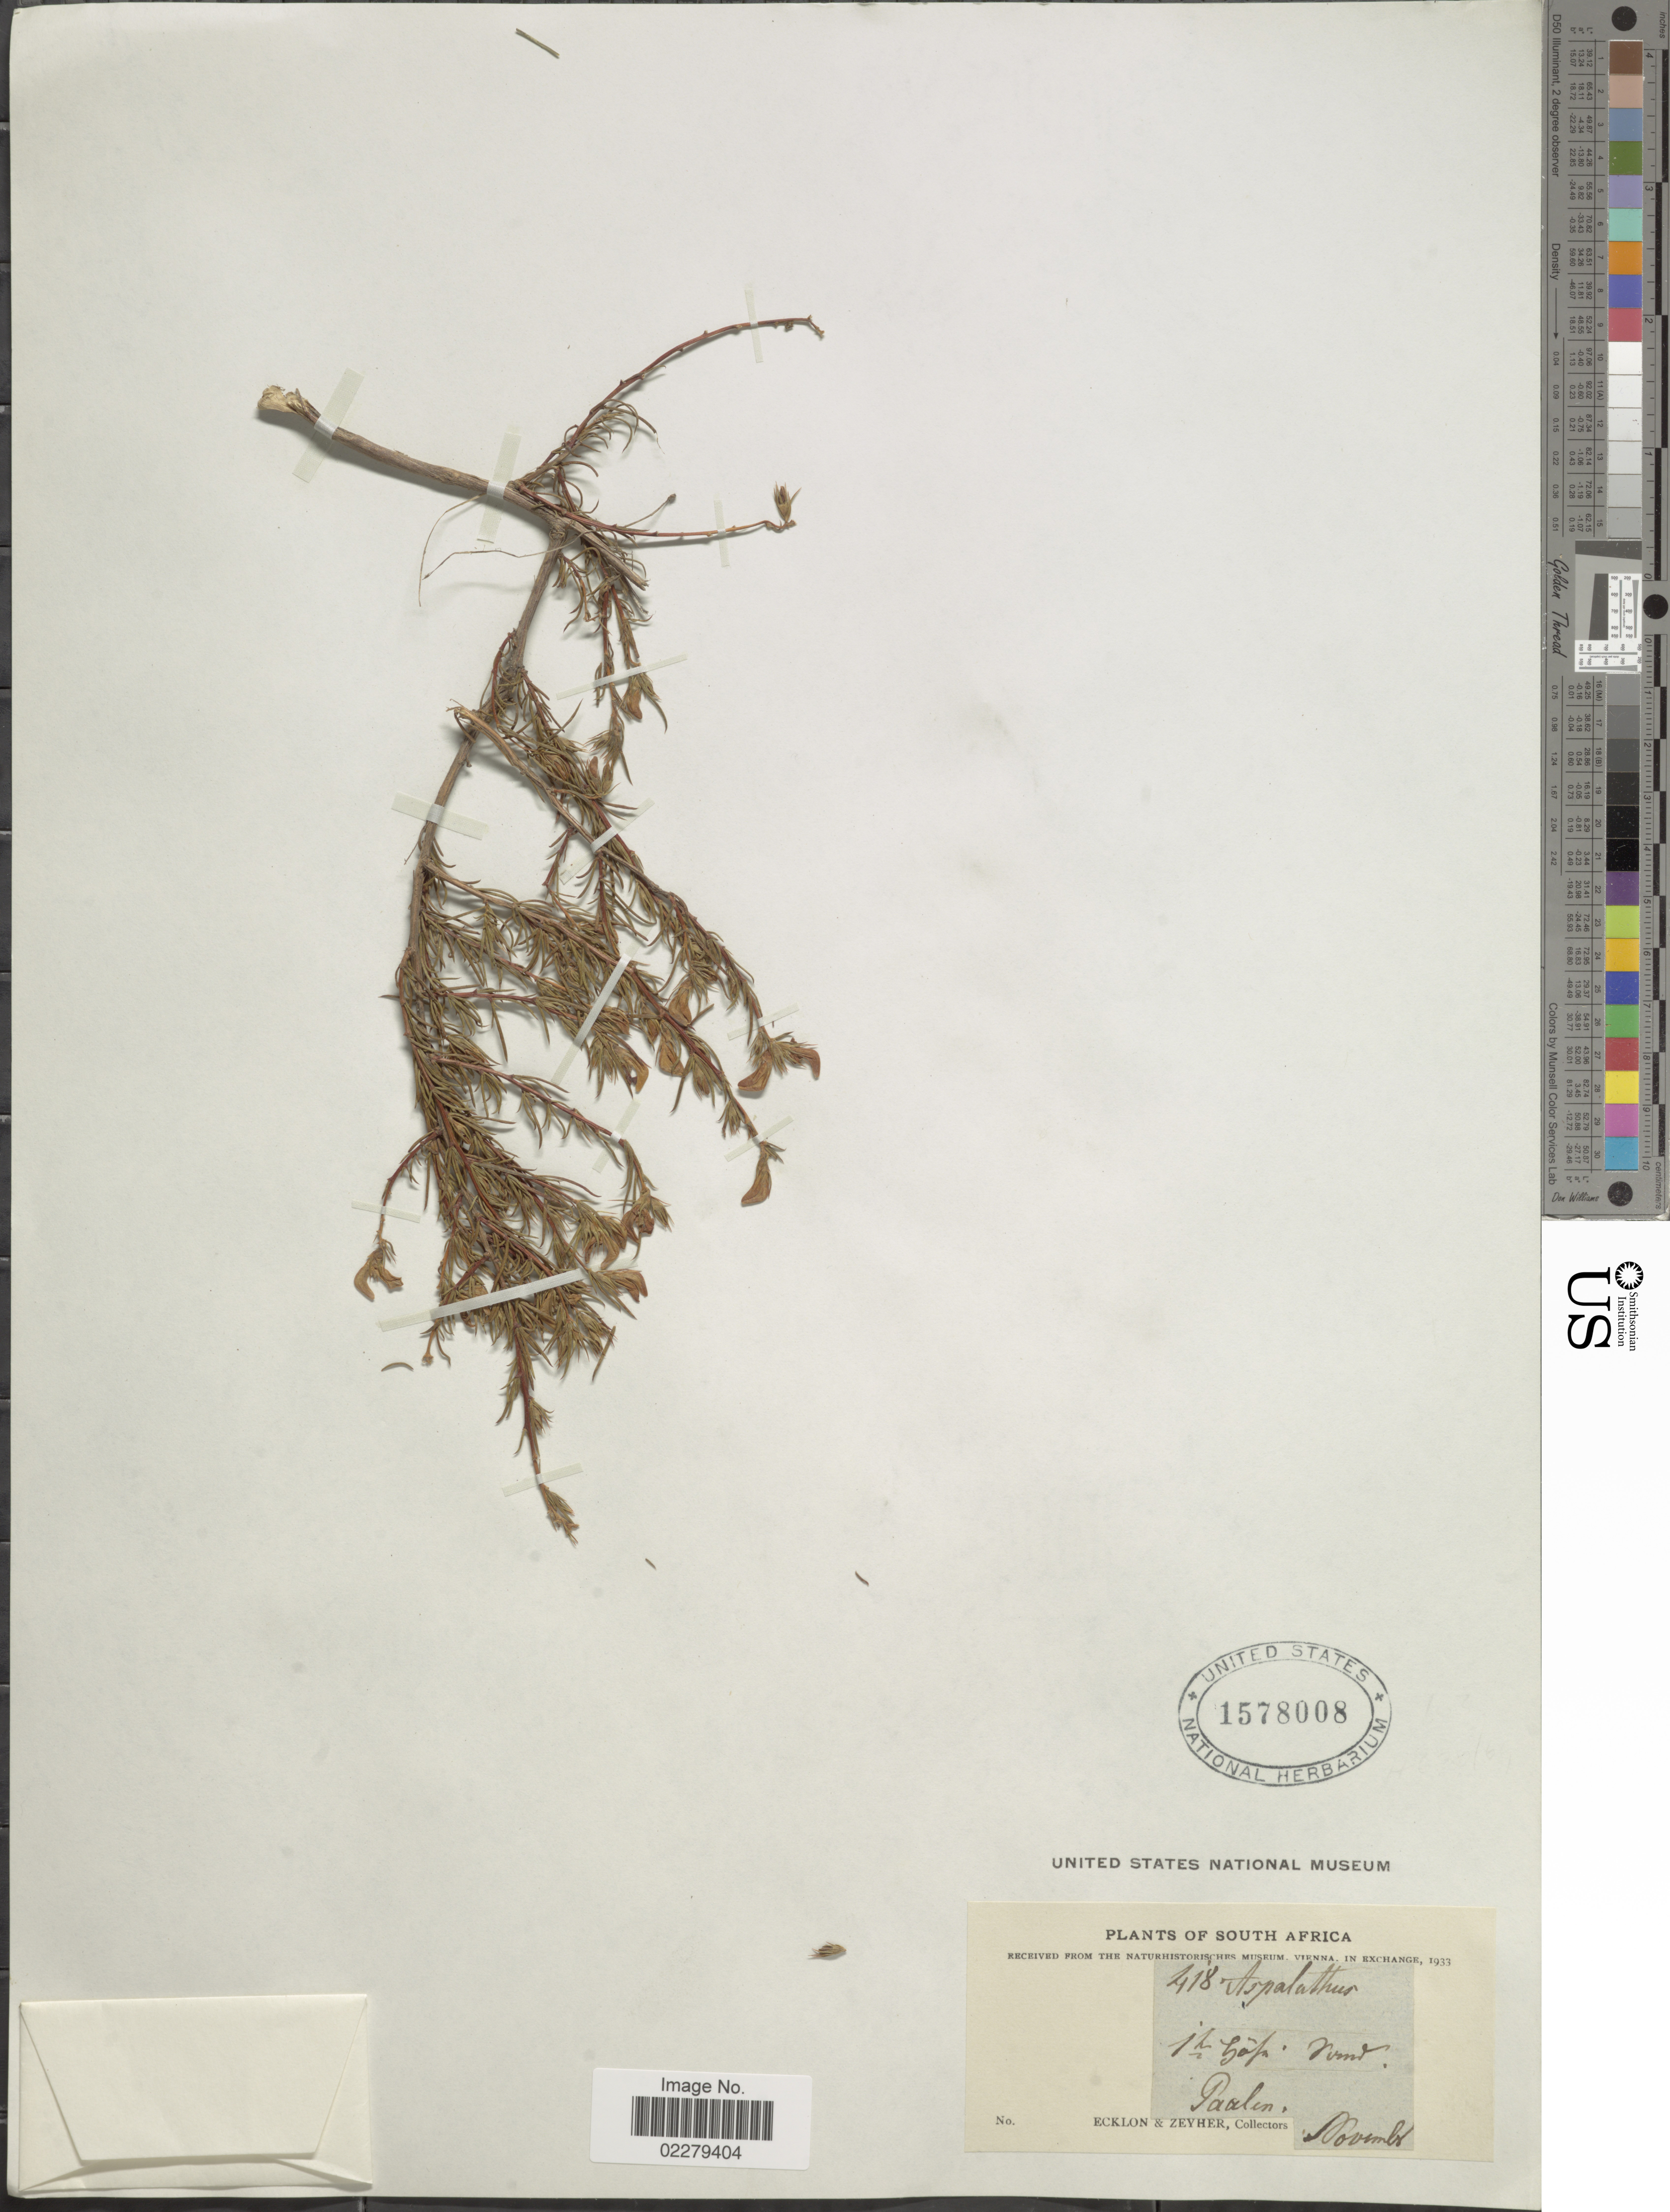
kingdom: Plantae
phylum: Tracheophyta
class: Magnoliopsida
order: Fabales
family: Fabaceae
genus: Aspalathus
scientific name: Aspalathus sp.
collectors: -. Ecklon & -. Zeyher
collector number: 418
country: South Africa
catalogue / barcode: US 1578008